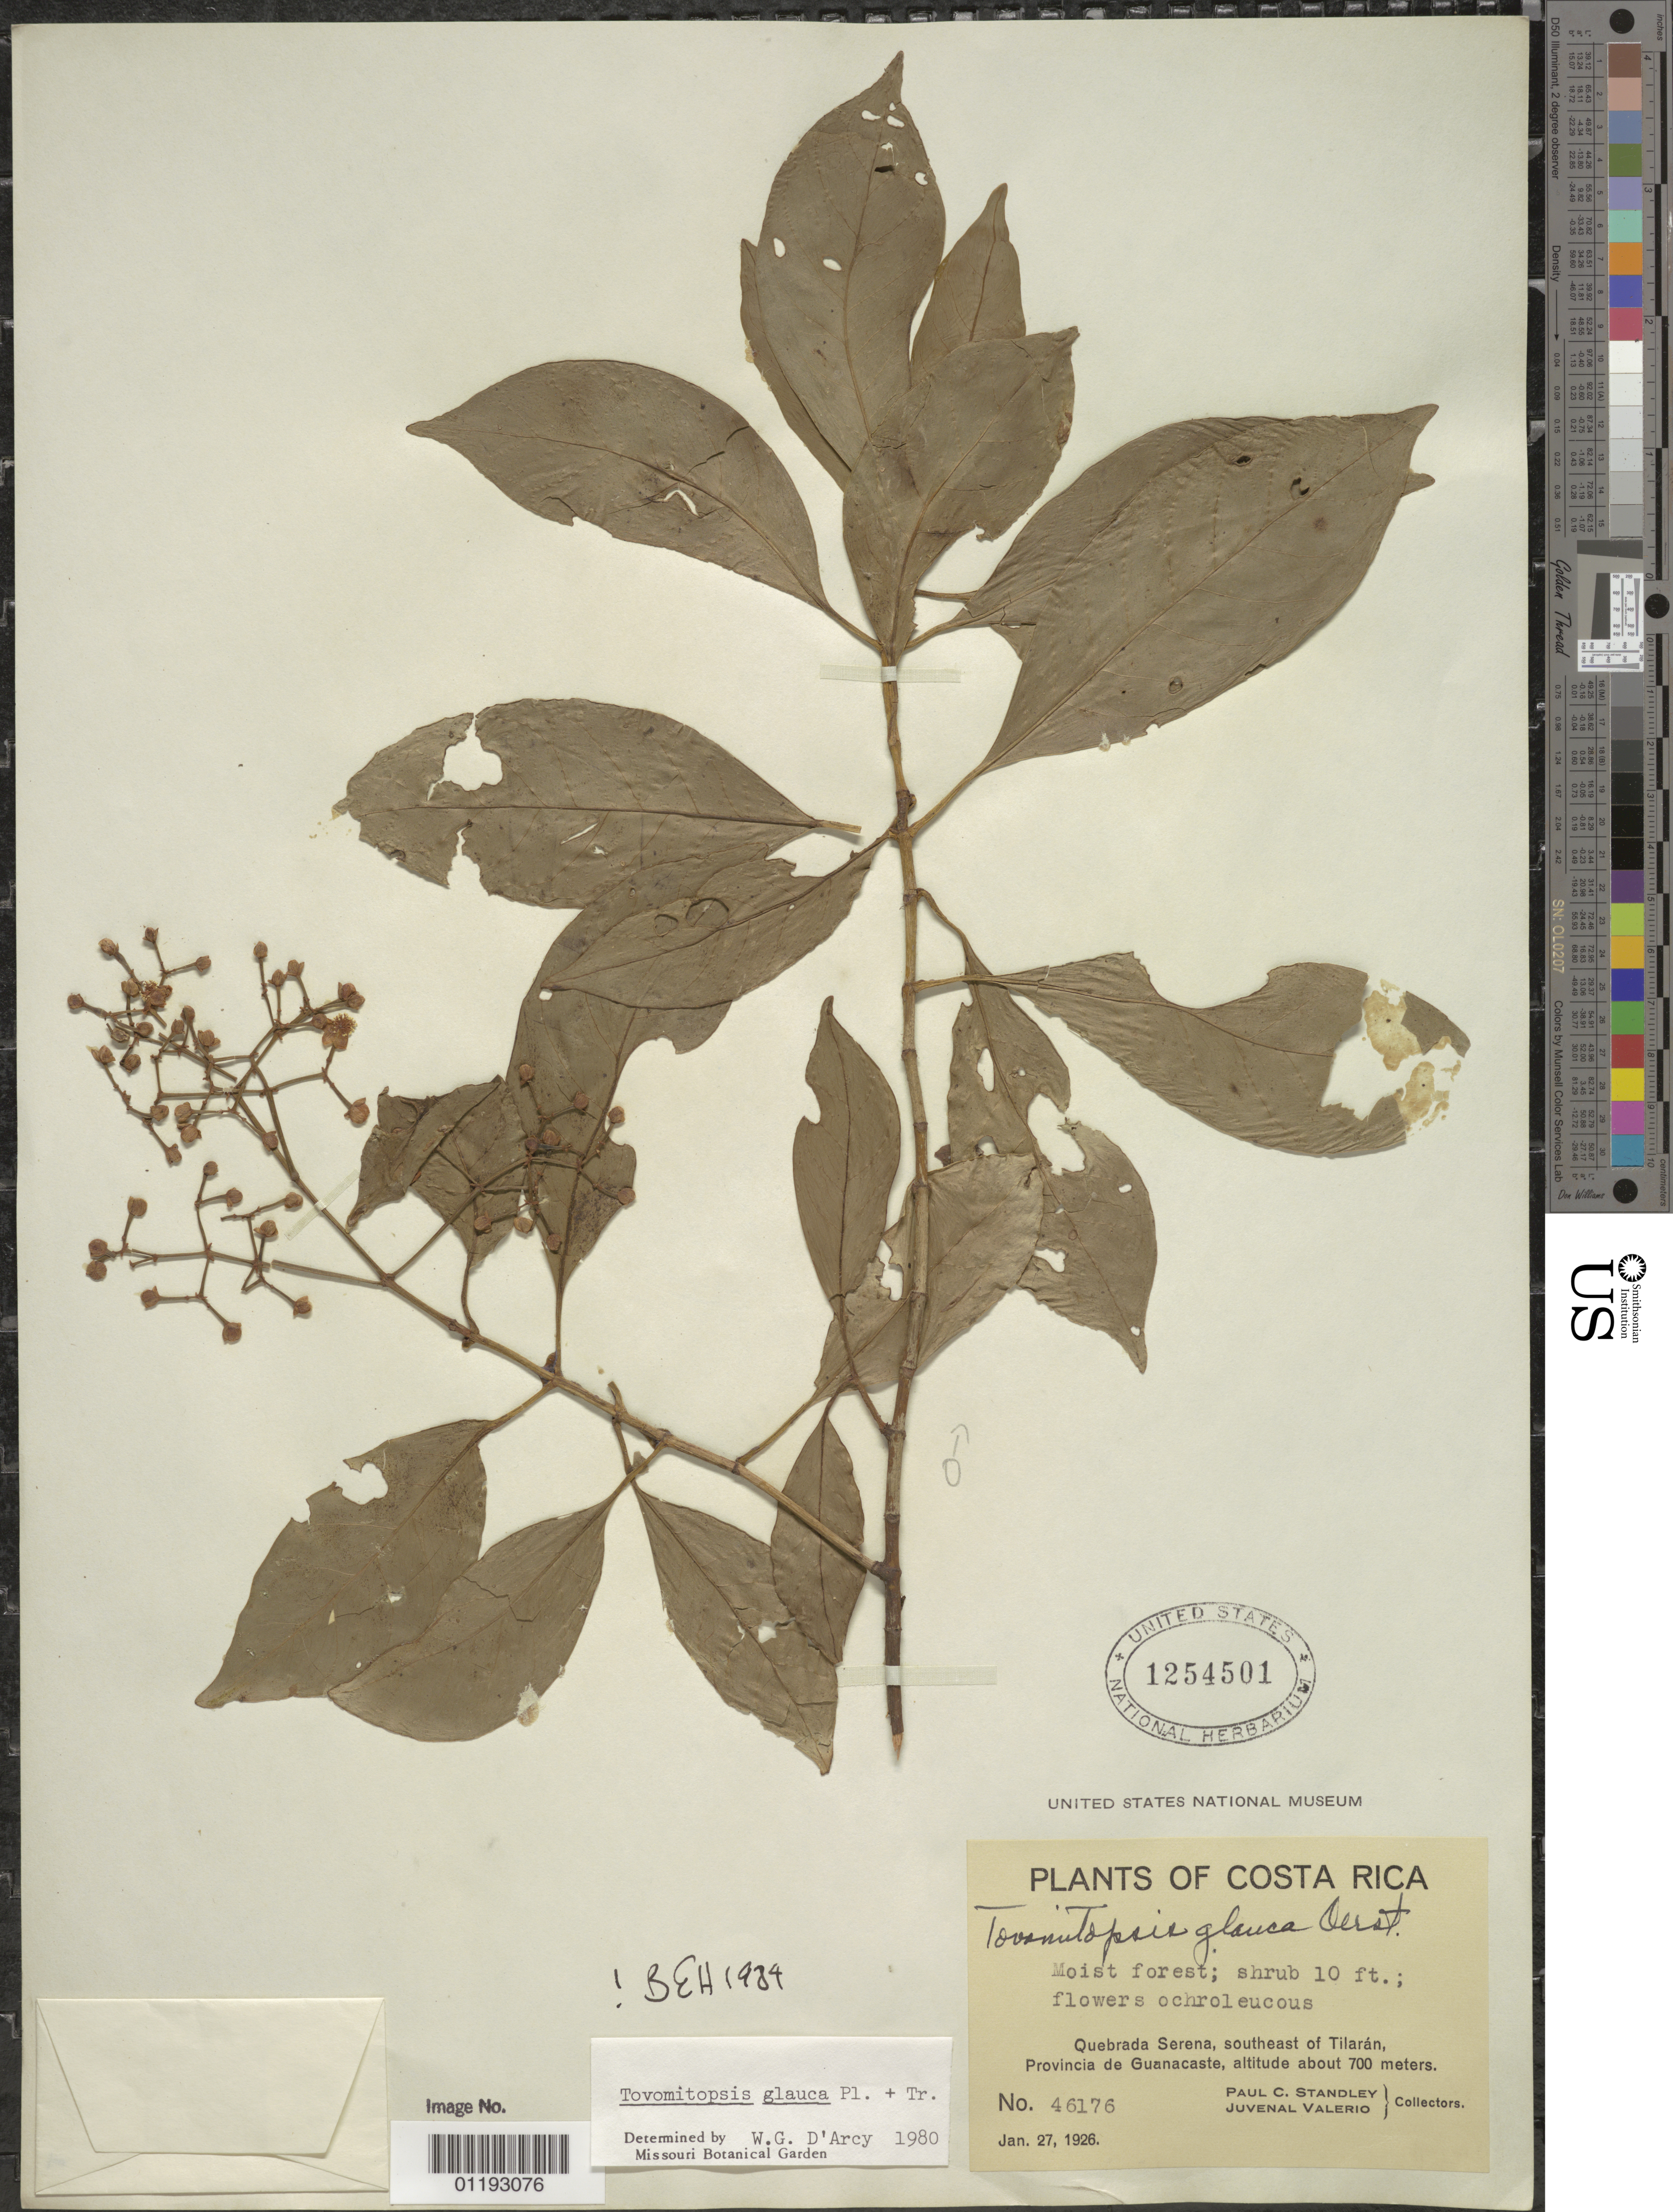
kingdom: Plantae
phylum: Tracheophyta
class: Magnoliopsida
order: Malpighiales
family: Clusiaceae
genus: Tovomitopsis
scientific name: Tovomitopsis glauca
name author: Oerst. et al.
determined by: D'Arcy, W. G.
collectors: P. C. Standley & J. Valerio R.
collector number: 46176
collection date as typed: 27 Jan 1926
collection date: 1926-01-27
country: Costa Rica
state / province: Guanacaste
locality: Quebrada Serena, SE of Tilaran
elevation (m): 700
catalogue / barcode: US 1254501